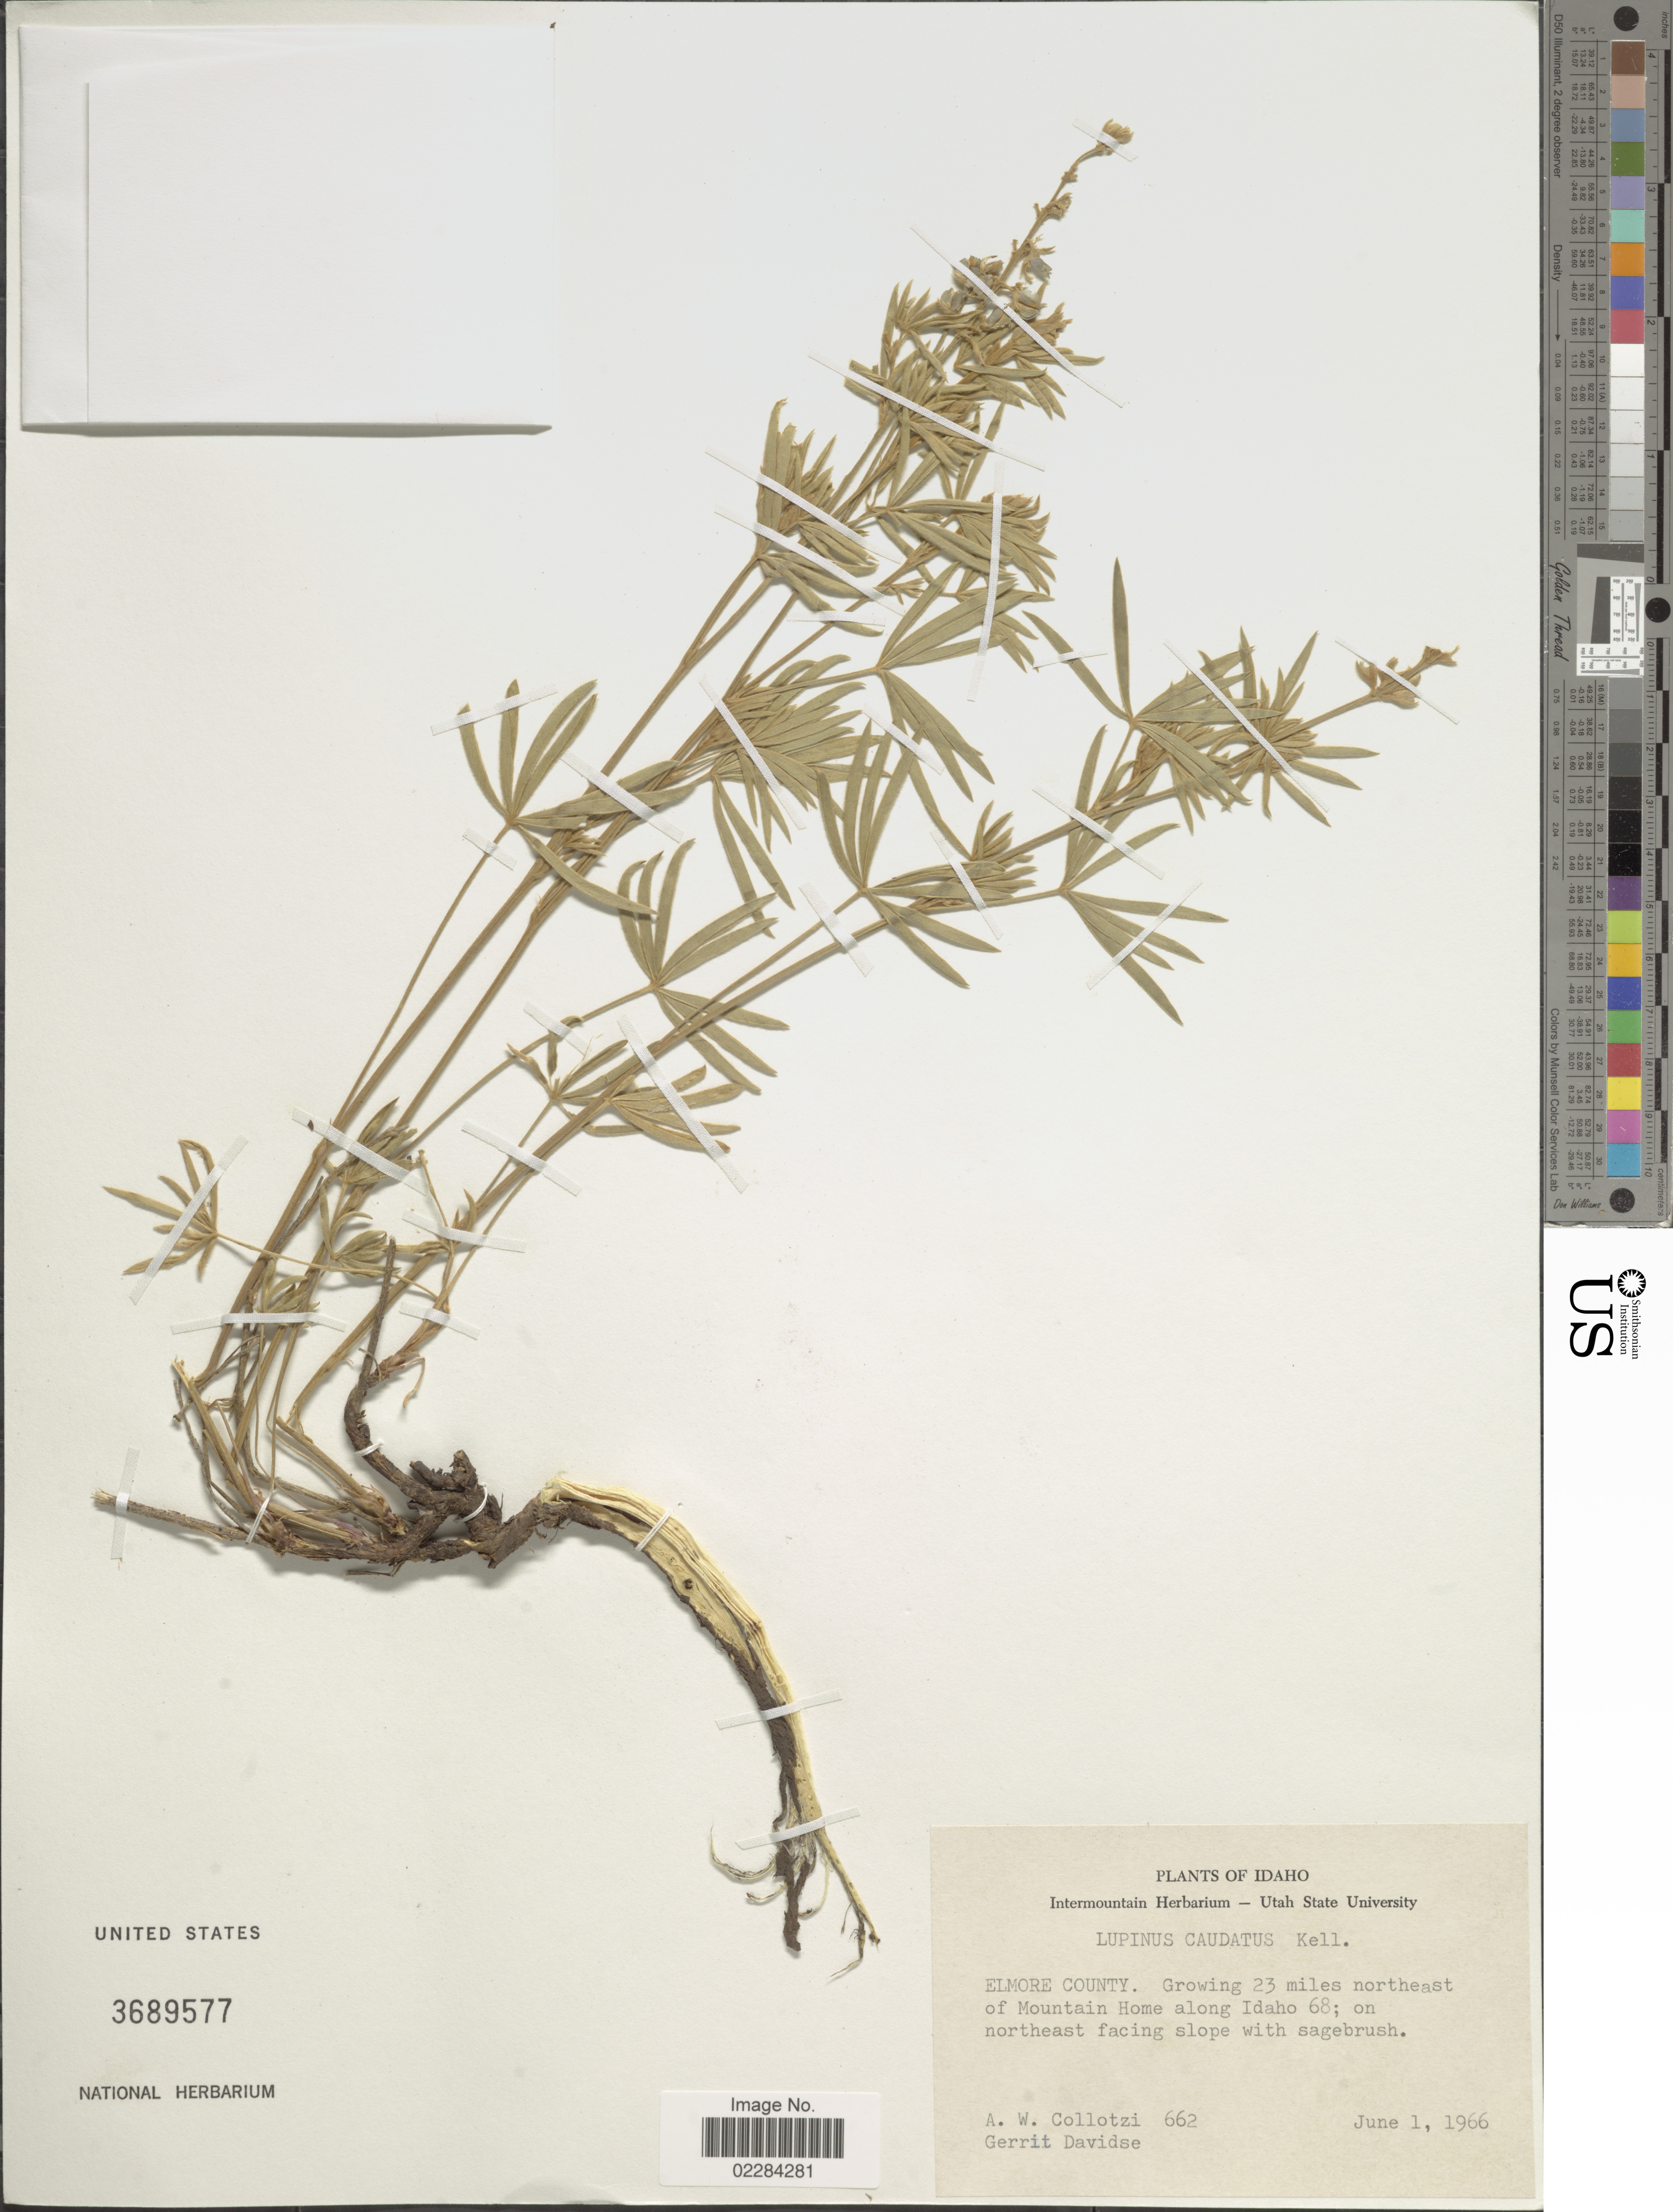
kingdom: Plantae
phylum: Tracheophyta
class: Magnoliopsida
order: Fabales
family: Fabaceae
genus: Lupinus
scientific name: Lupinus caudatus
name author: Kellogg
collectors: A. W. Collotzi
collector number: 662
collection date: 1966-06-01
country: United States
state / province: Idaho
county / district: Elmore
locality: Elmore County. Growing 23 miles northeast of Mountain Home along Idaho 68; on northeast facing slope with sagebrush.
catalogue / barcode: US 3689577